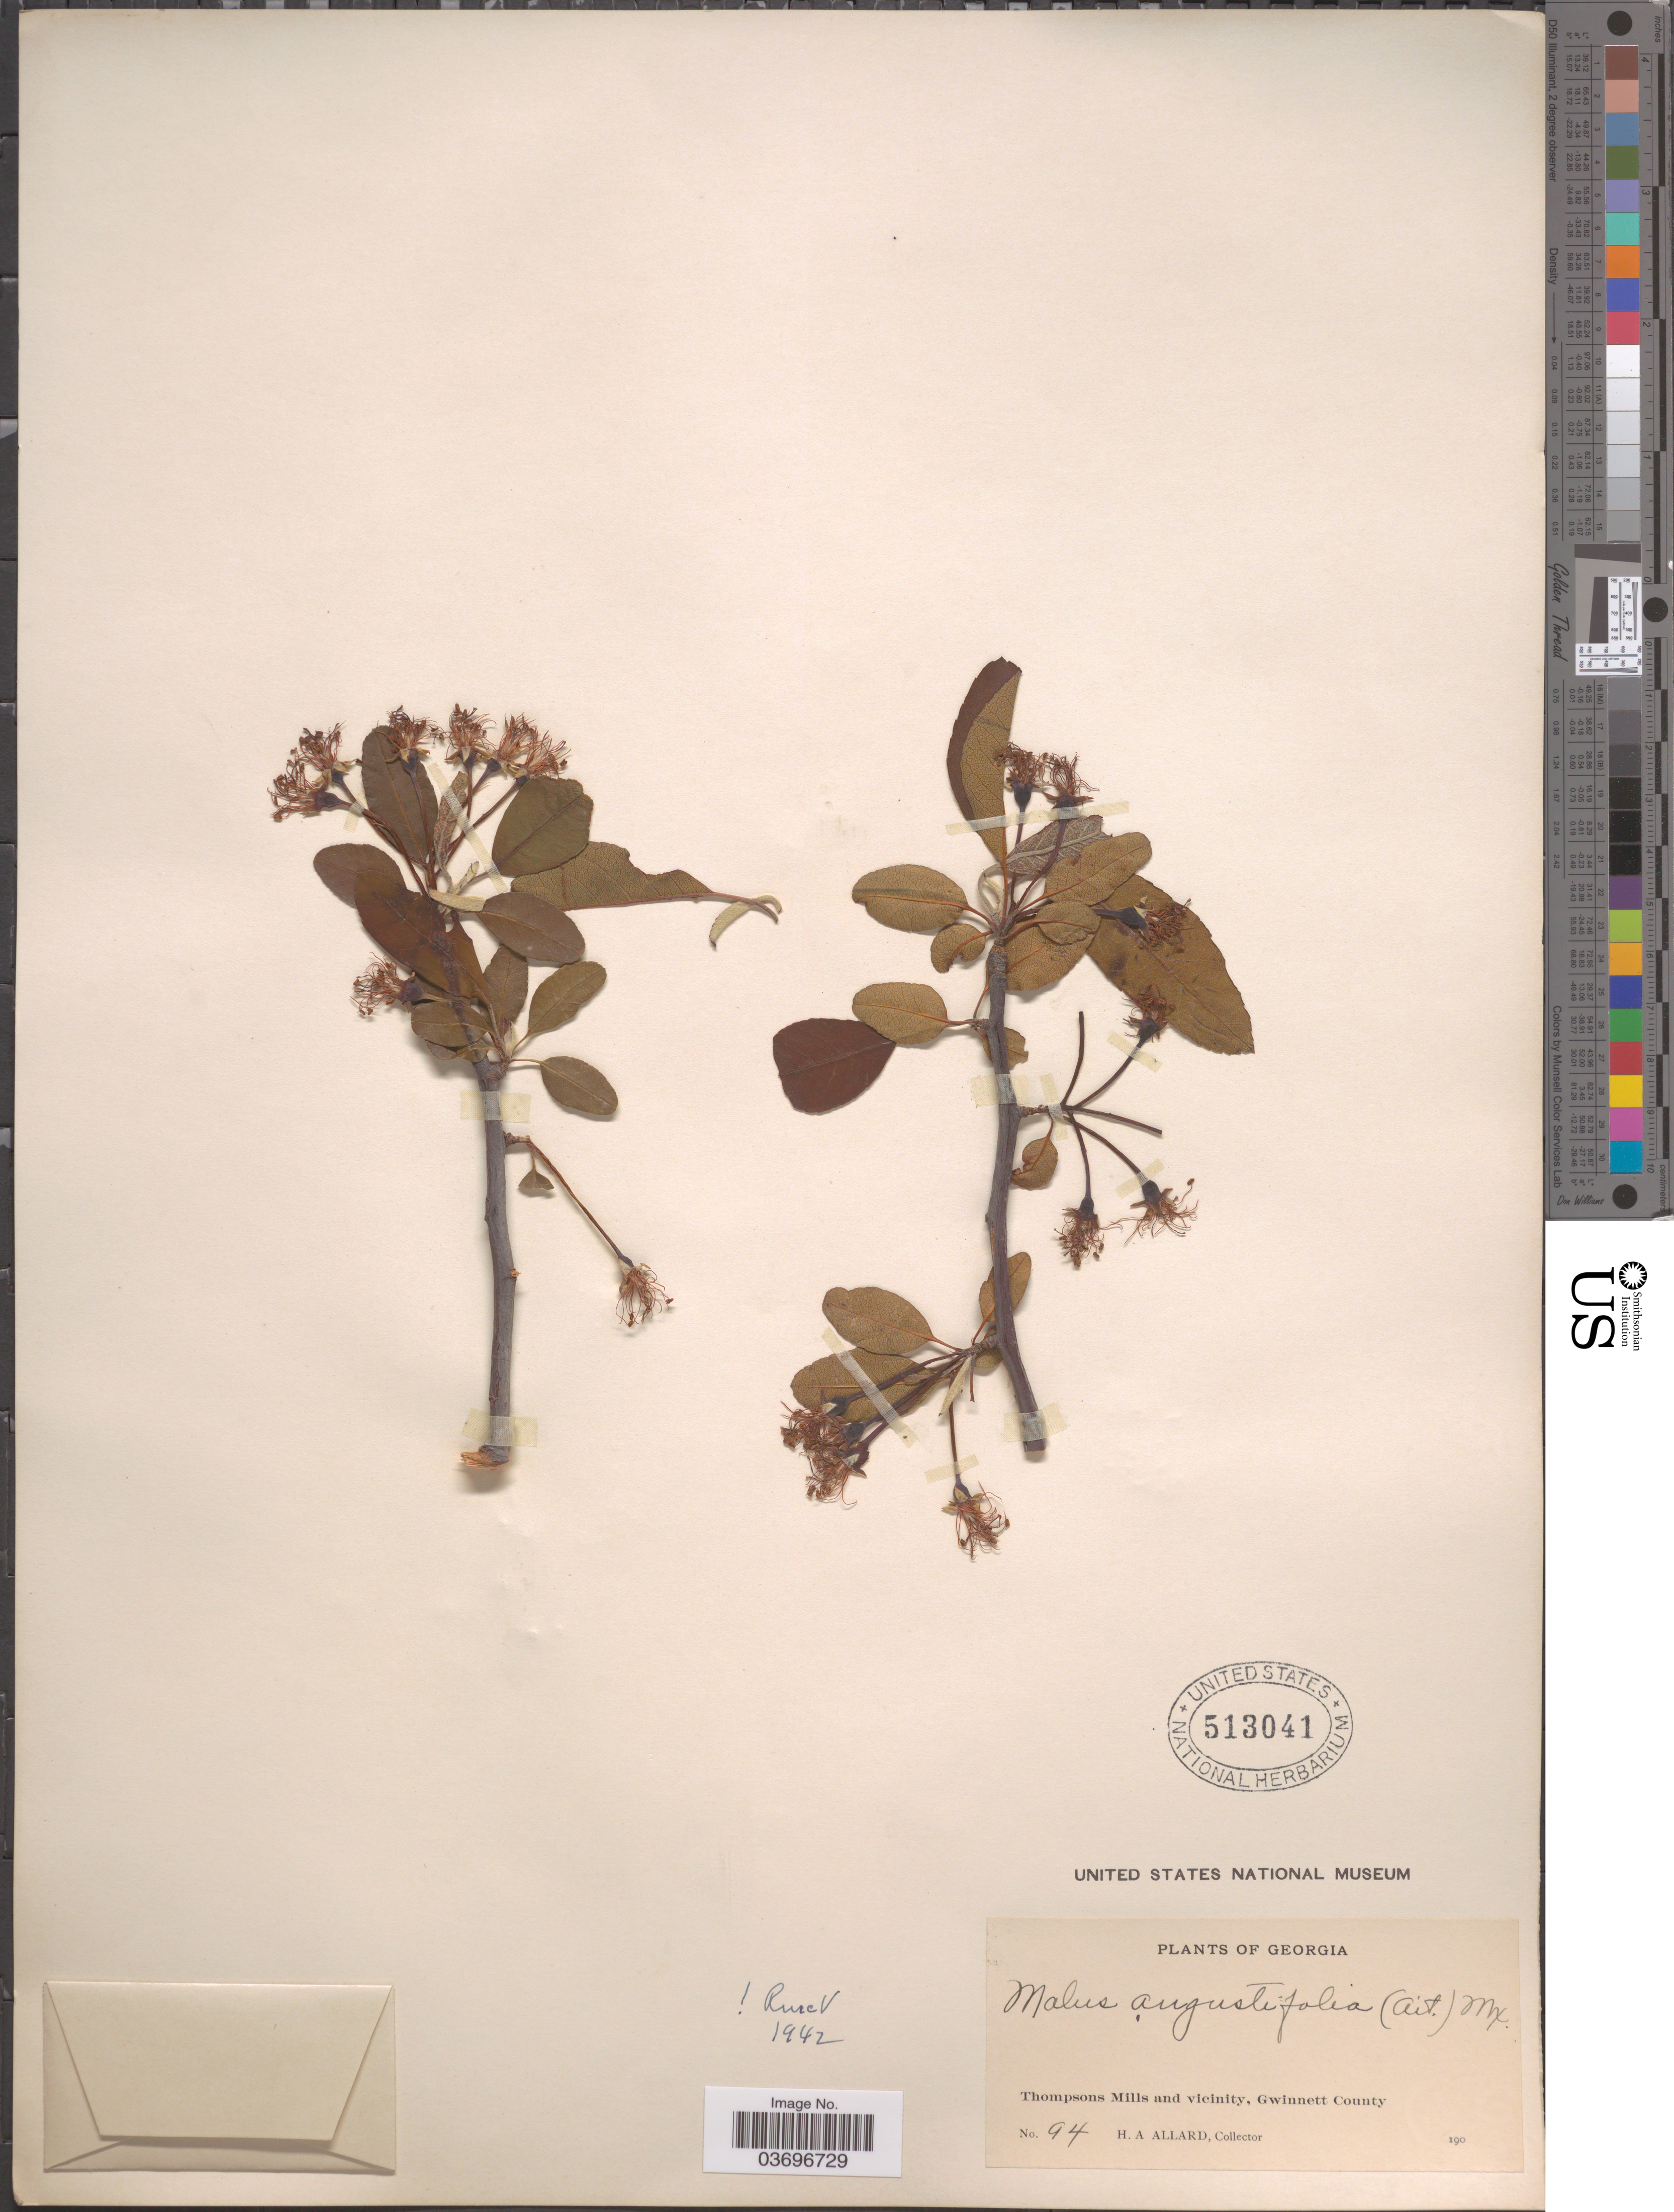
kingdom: Plantae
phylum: Tracheophyta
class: Magnoliopsida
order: Rosales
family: Rosaceae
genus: Malus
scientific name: Malus angustifolia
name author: (Aiton) Michx.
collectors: H. A. Allard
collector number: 94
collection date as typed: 190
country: United States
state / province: Georgia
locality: Thompsons Mills and vicinity, Gwinnett County.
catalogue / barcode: US 513041